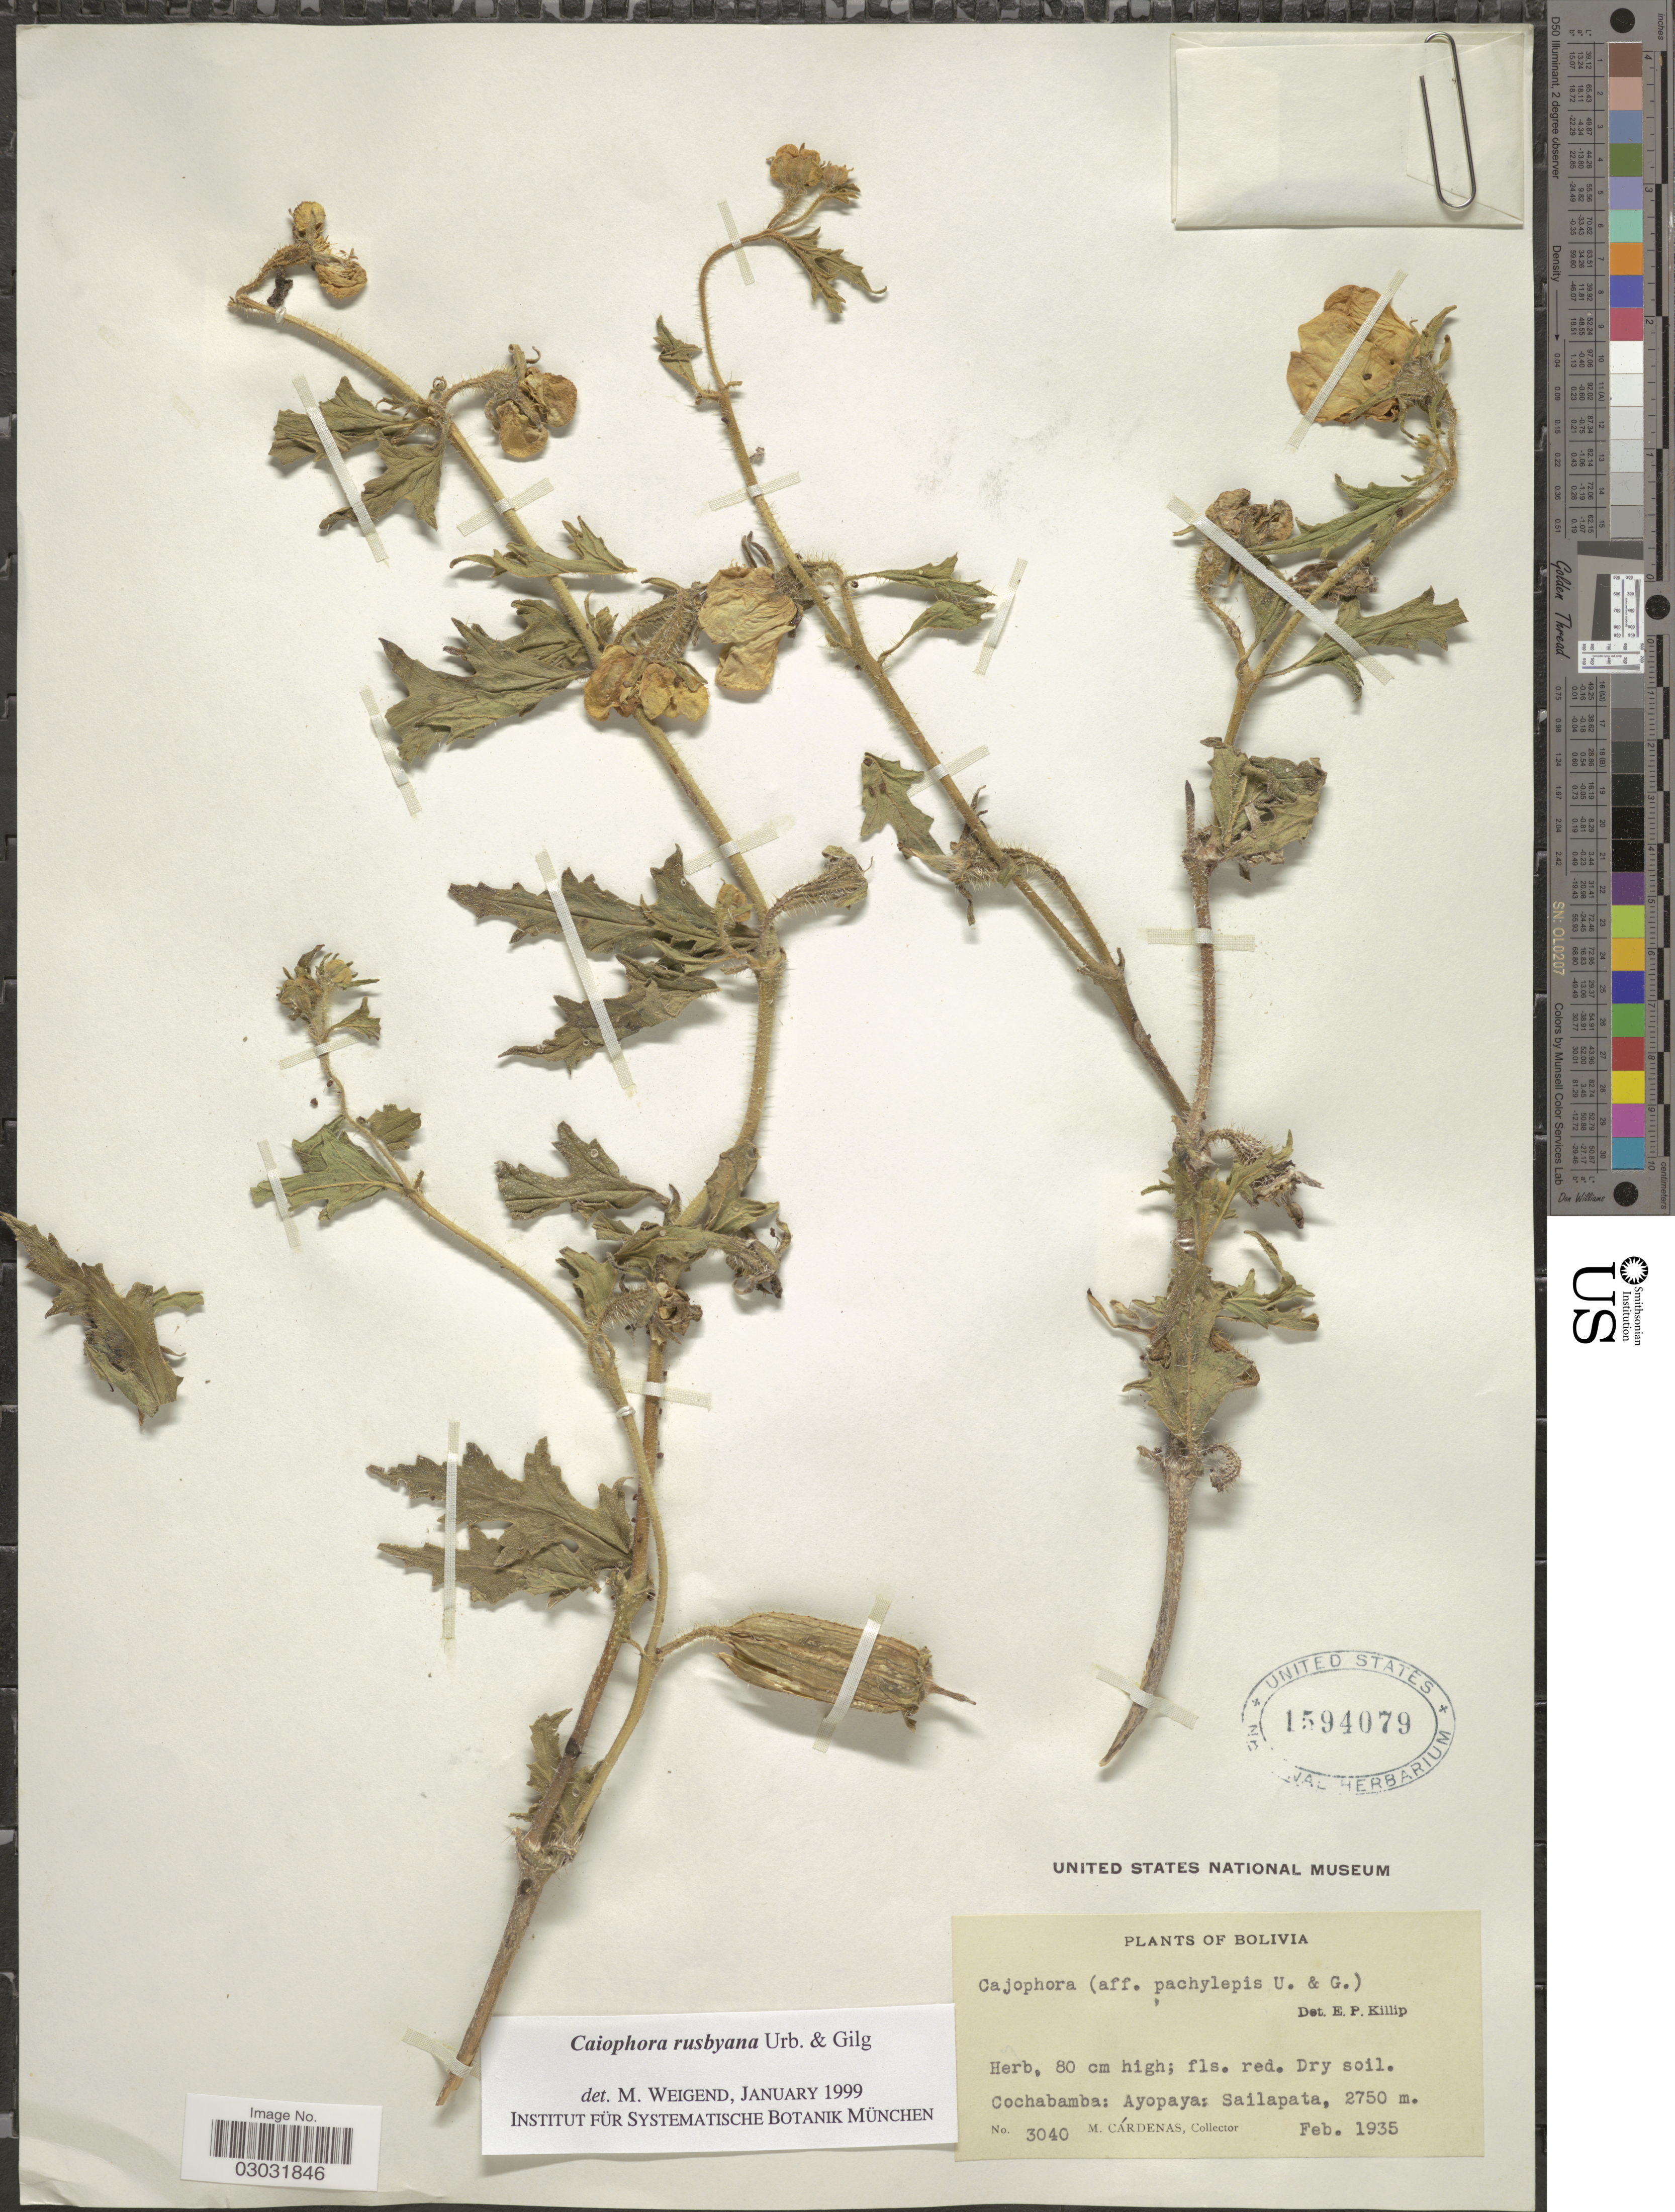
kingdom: Plantae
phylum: Tracheophyta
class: Magnoliopsida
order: Cornales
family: Loasaceae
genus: Caiophora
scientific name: Caiophora rusbyana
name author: Urb. & Gilg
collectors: M. Cárdenas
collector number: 3040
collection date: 1935-02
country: Bolivia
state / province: Cochabamba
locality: Ayopapa: Sailapata.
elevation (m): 2750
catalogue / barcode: US 1594079